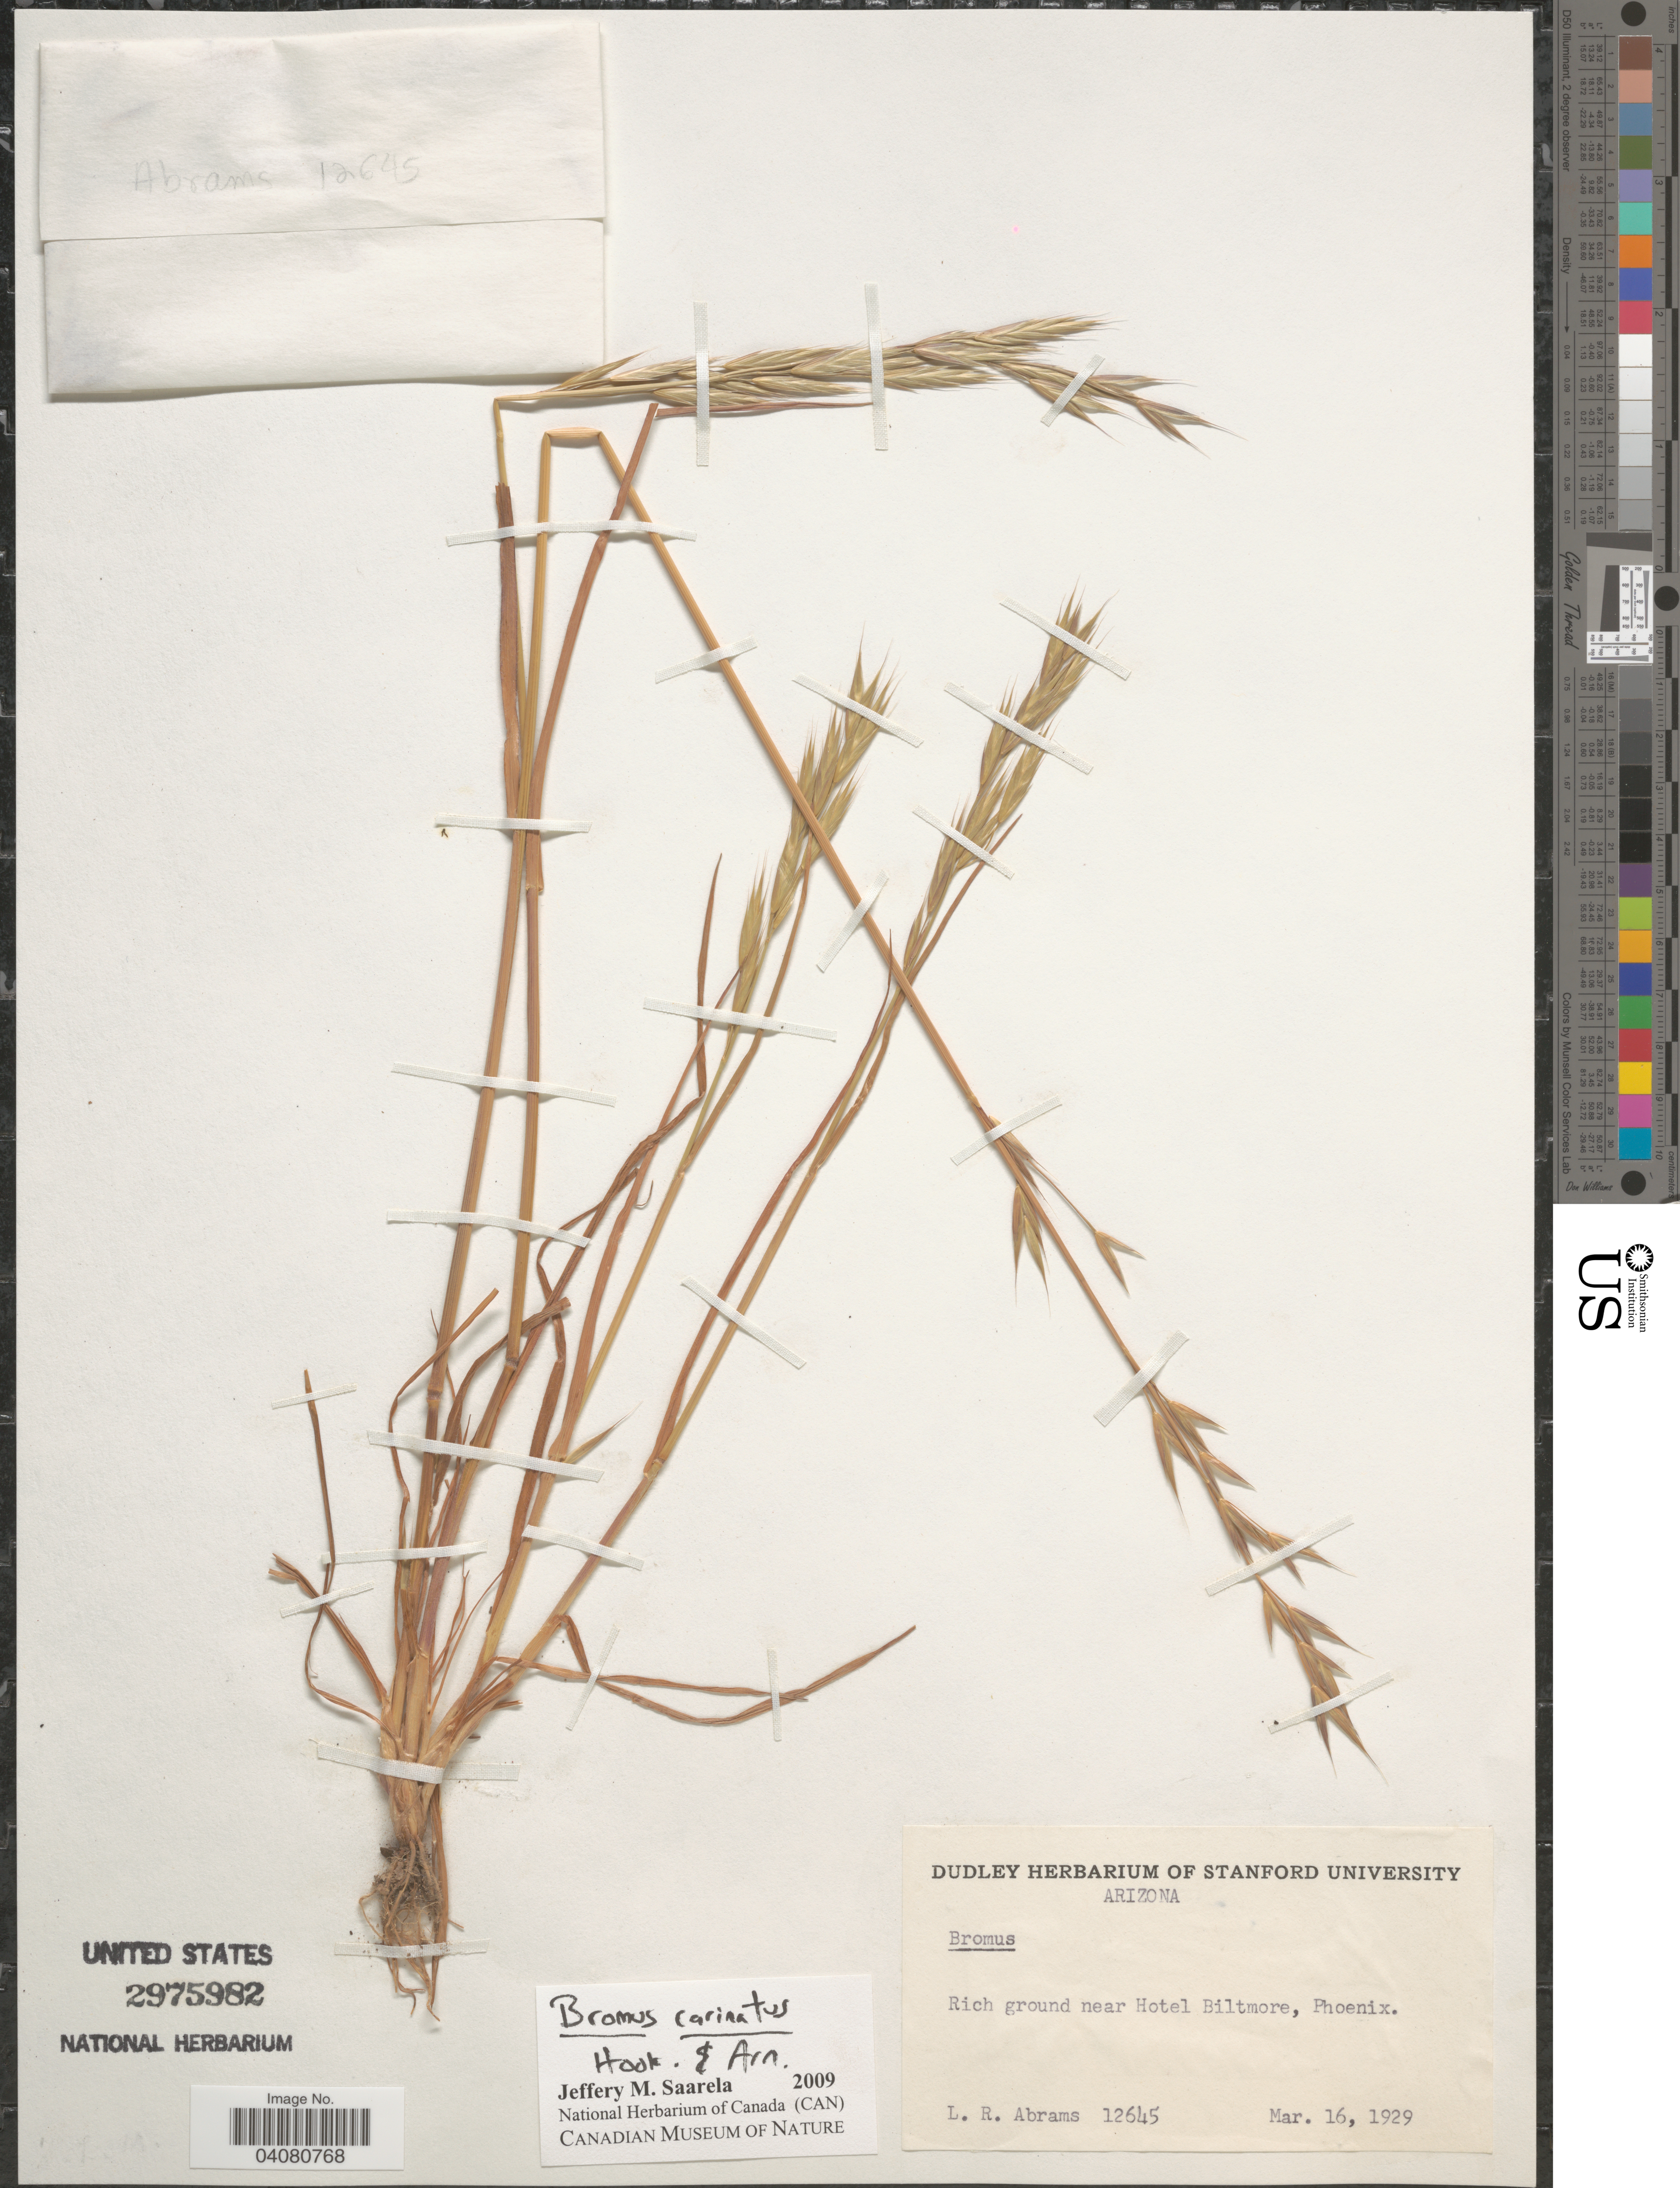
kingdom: Plantae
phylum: Tracheophyta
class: Liliopsida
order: Poales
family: Poaceae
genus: Bromus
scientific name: Bromus carinatus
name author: Hook. & Arn.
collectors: L. Abrams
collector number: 12645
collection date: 1929-03-16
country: United States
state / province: Arizona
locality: Rich ground near Hotel Biltmore, Phoenix.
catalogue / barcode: US 2975982